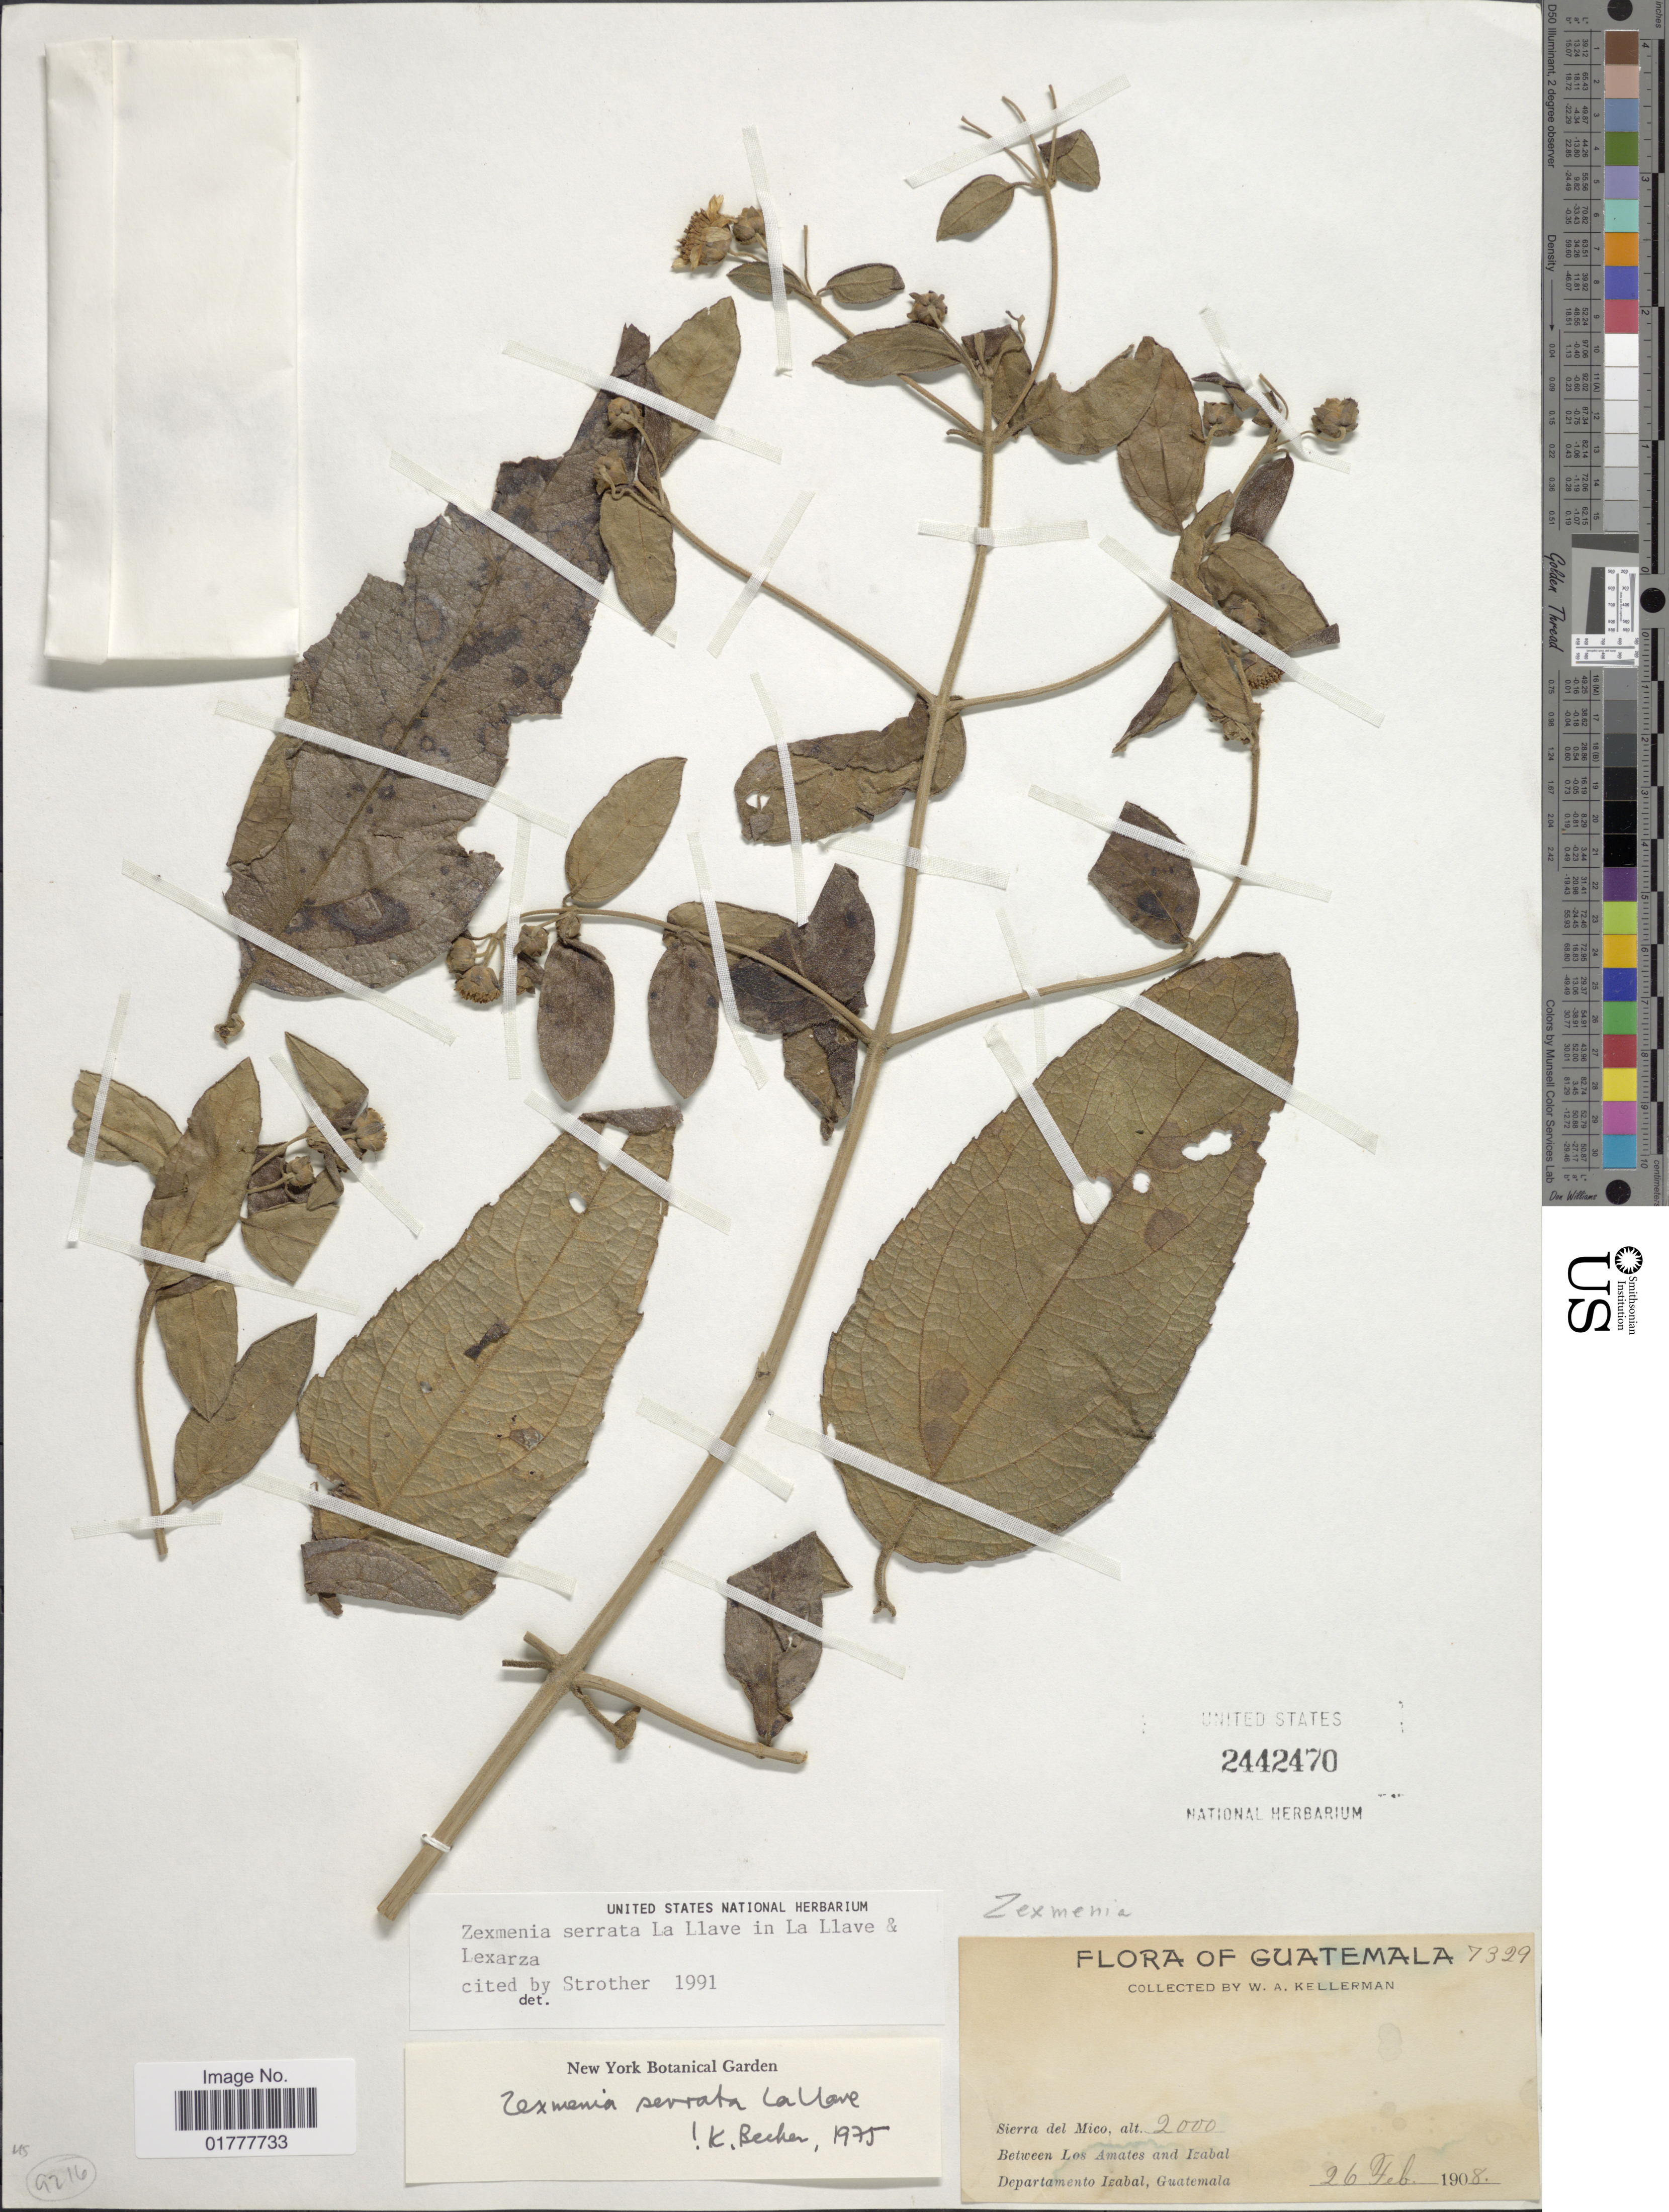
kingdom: Plantae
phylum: Tracheophyta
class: Magnoliopsida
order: Asterales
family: Asteraceae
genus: Zexmenia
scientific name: Zexmenia serrata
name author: La Llave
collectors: W. Kellerman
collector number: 7329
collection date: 1908-02-26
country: Guatemala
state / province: Izabal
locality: Sierra del Mico. Between Los Amates and Izabal. Departamento Izabal, Guatemala.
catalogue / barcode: US 2442470